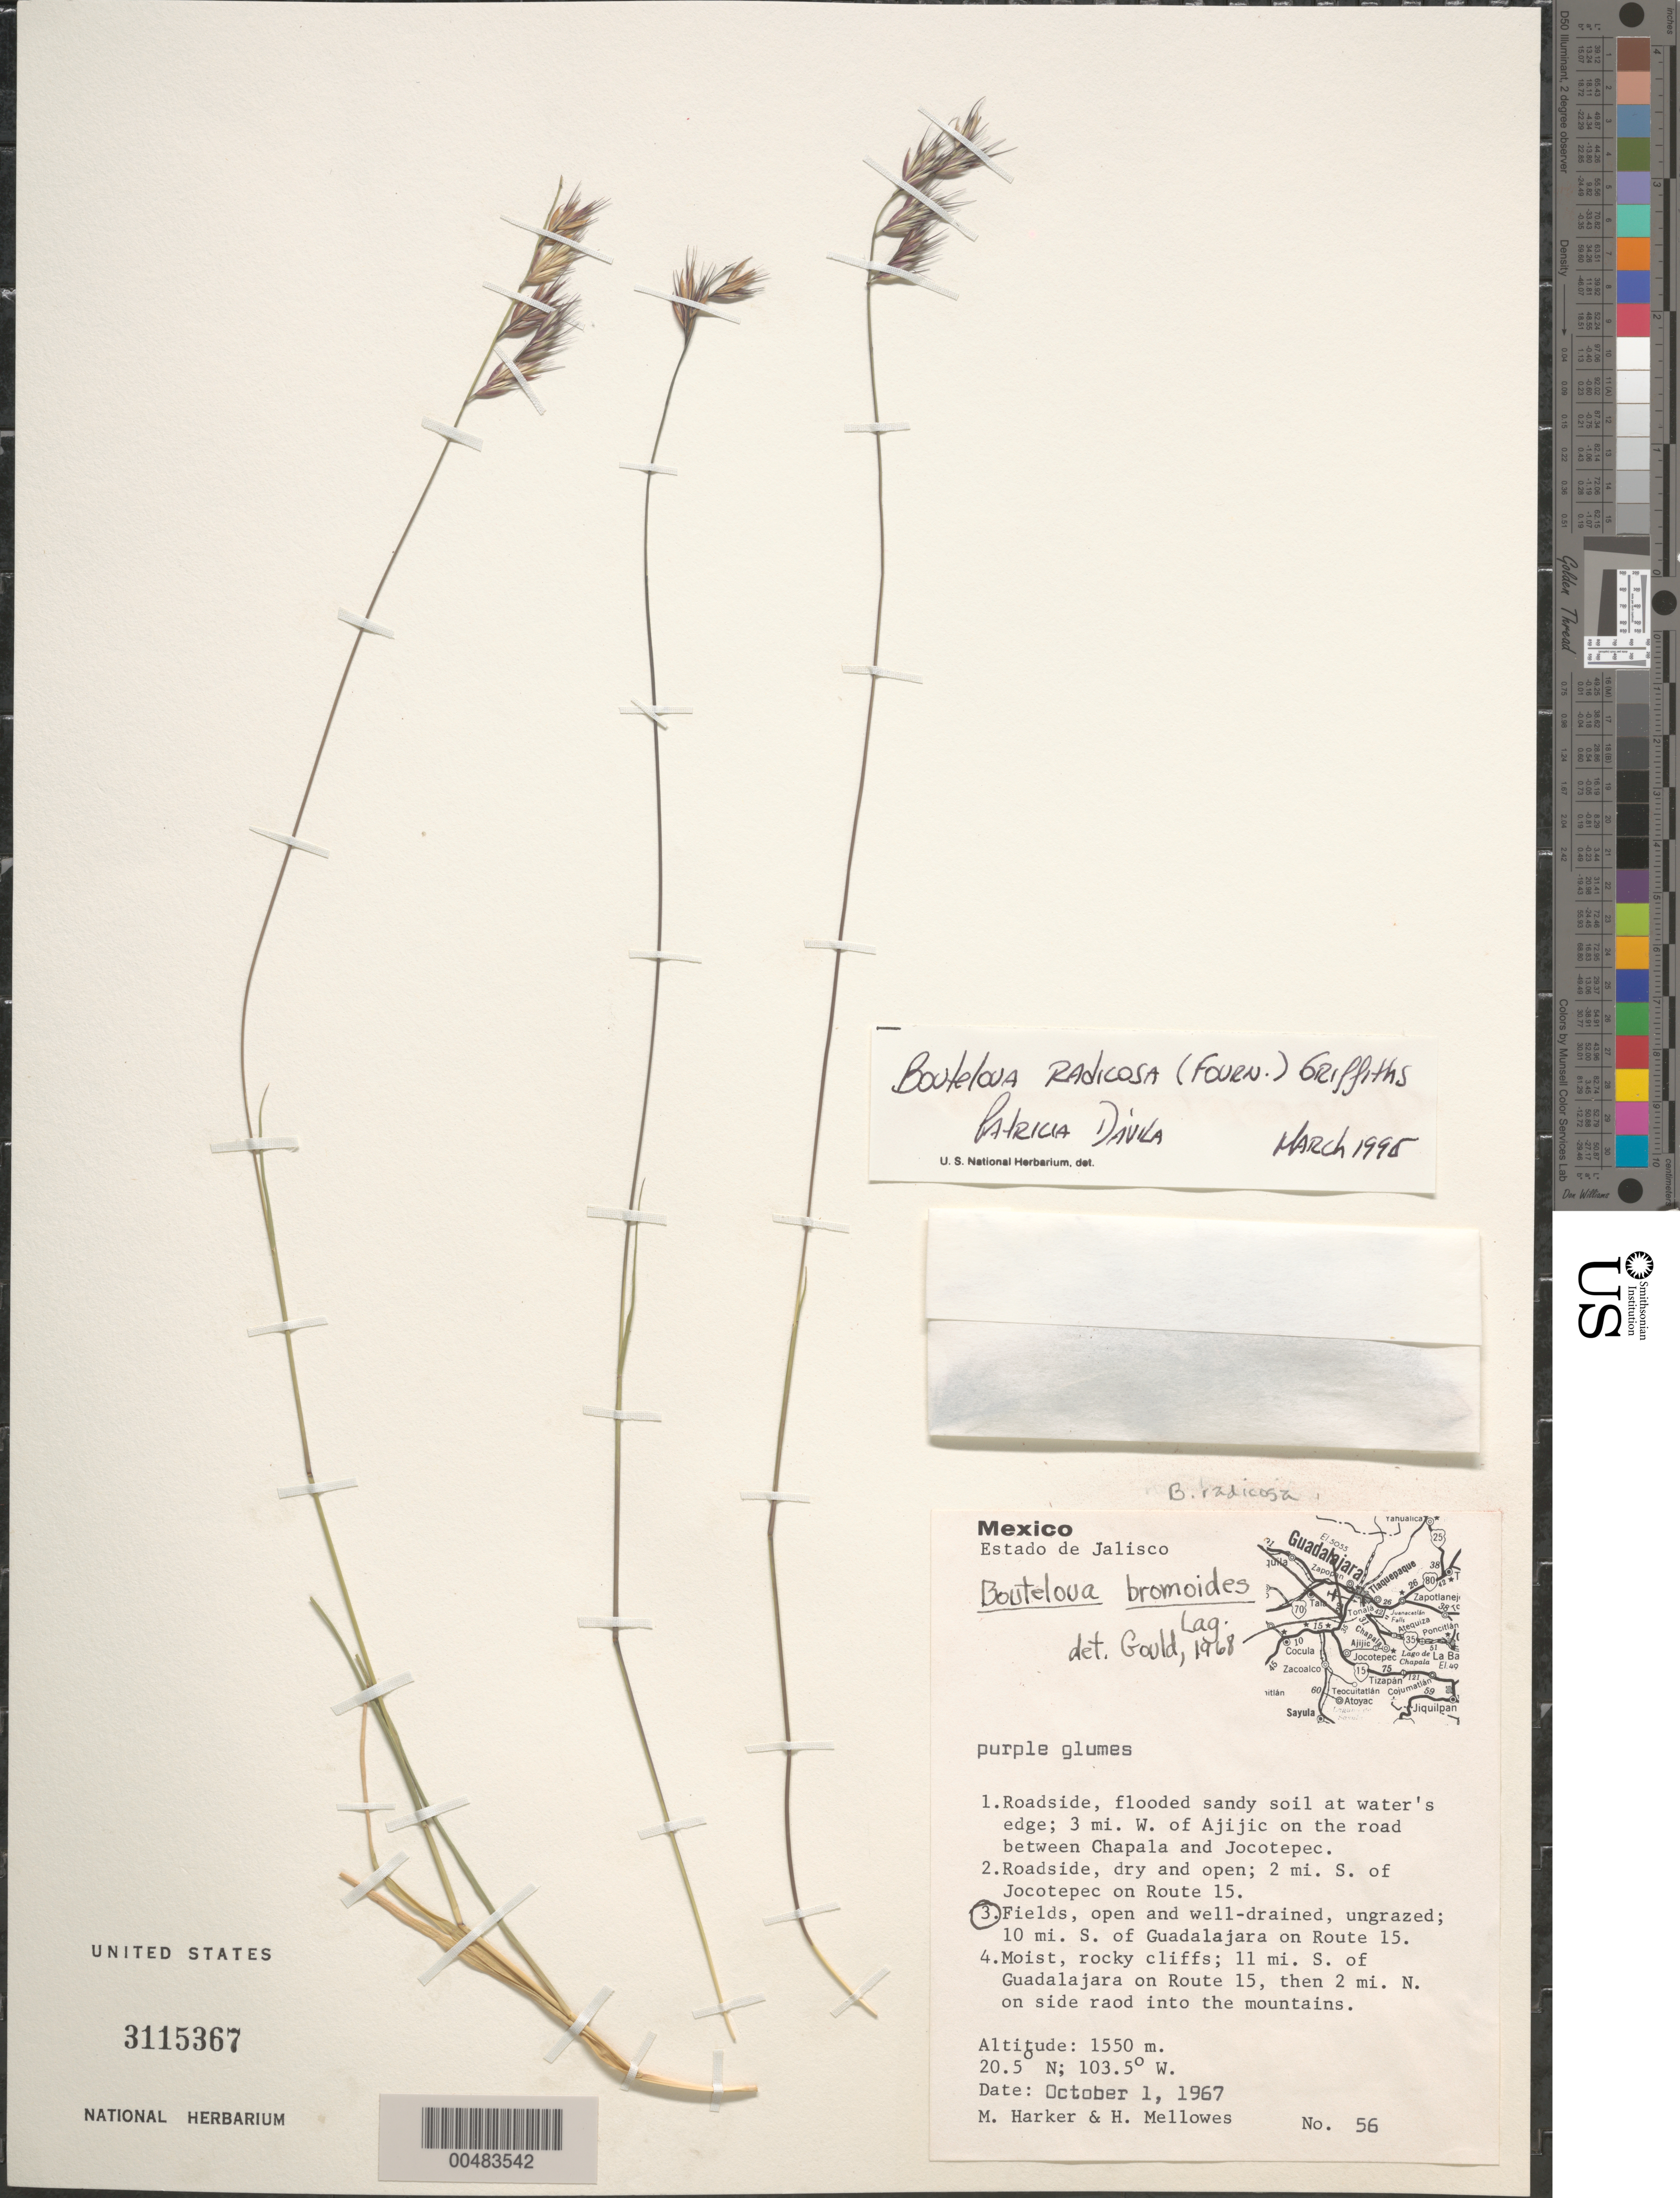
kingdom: Plantae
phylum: Tracheophyta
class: Liliopsida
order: Poales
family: Poaceae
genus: Bouteloua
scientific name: Bouteloua radicosa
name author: (E. Fourn.) Griffiths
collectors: M. Harker & H. Mellowes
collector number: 56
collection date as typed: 1 Oct 1967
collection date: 1967-10-01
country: Mexico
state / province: Jalisco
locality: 10 mi S of Guadalajara on Route 15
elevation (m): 1550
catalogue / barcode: US 3115367